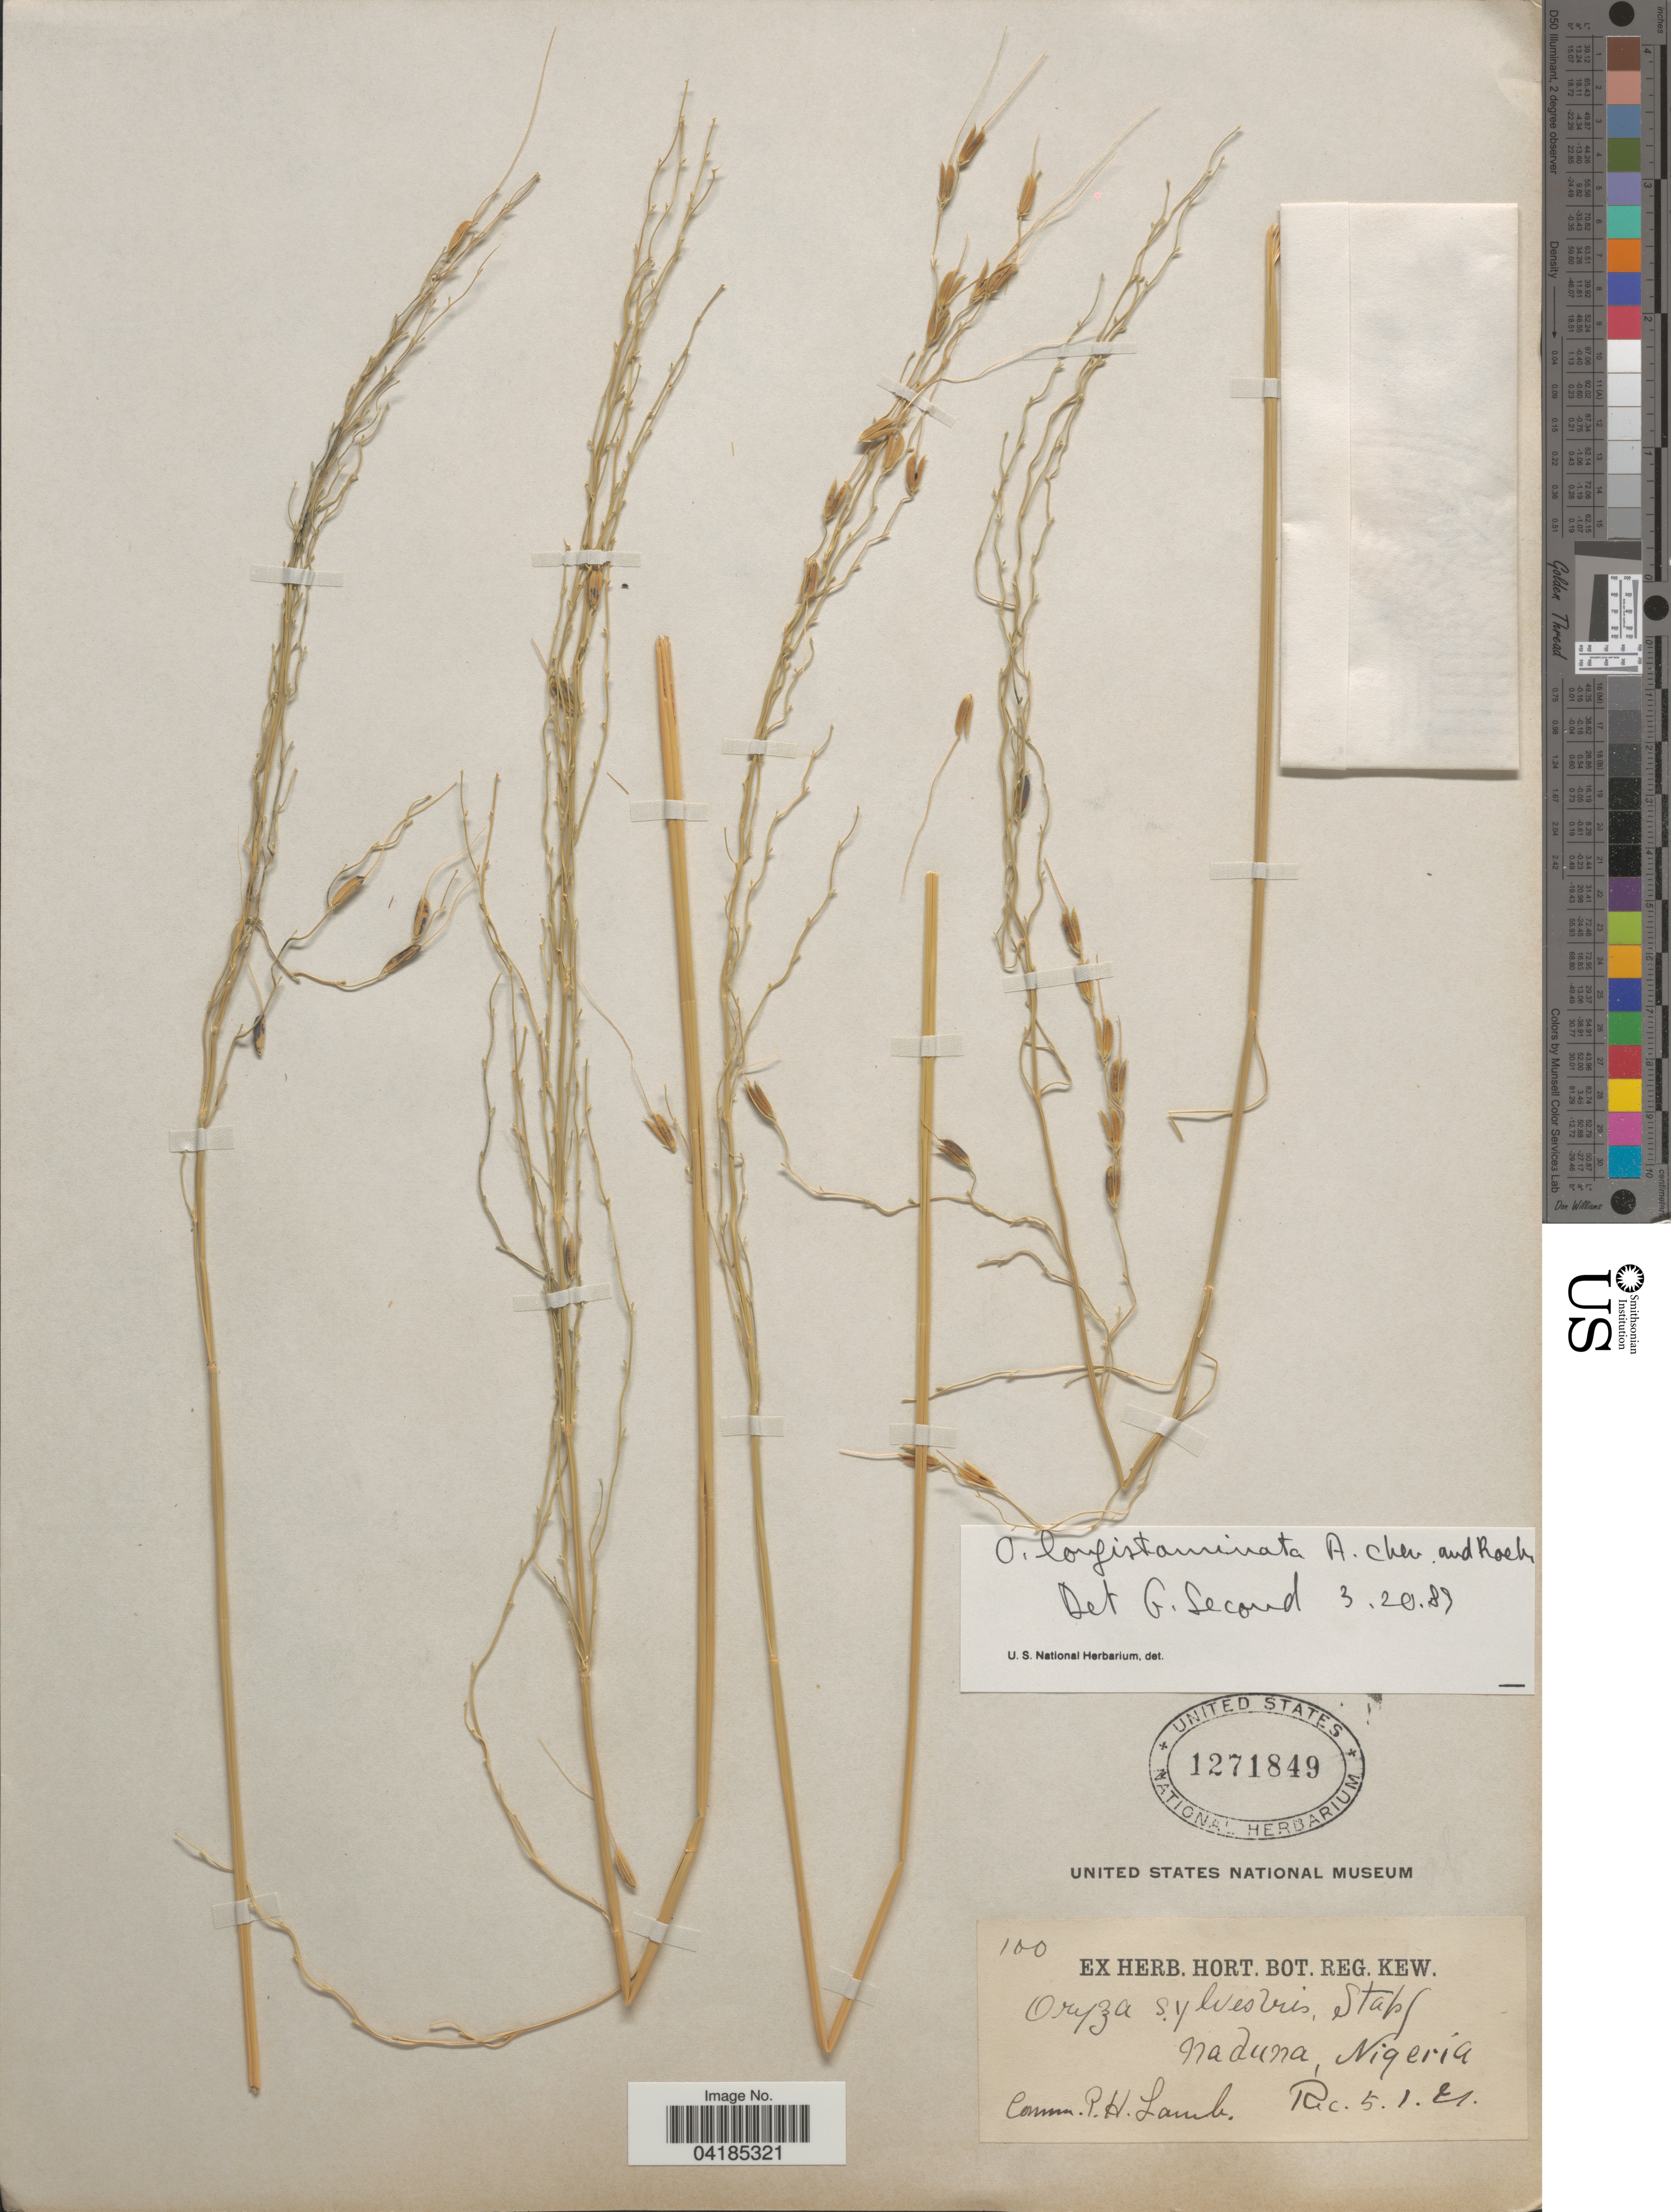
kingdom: Plantae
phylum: Tracheophyta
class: Liliopsida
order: Poales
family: Poaceae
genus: Oryza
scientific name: Oryza longistaminata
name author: A. Chev. & Roehr.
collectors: ex herb. Hort. Reg. Kew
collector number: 100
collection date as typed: Transcribed d/m/y: 5/1/91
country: Nigeria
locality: Naduna.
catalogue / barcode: US 1271849